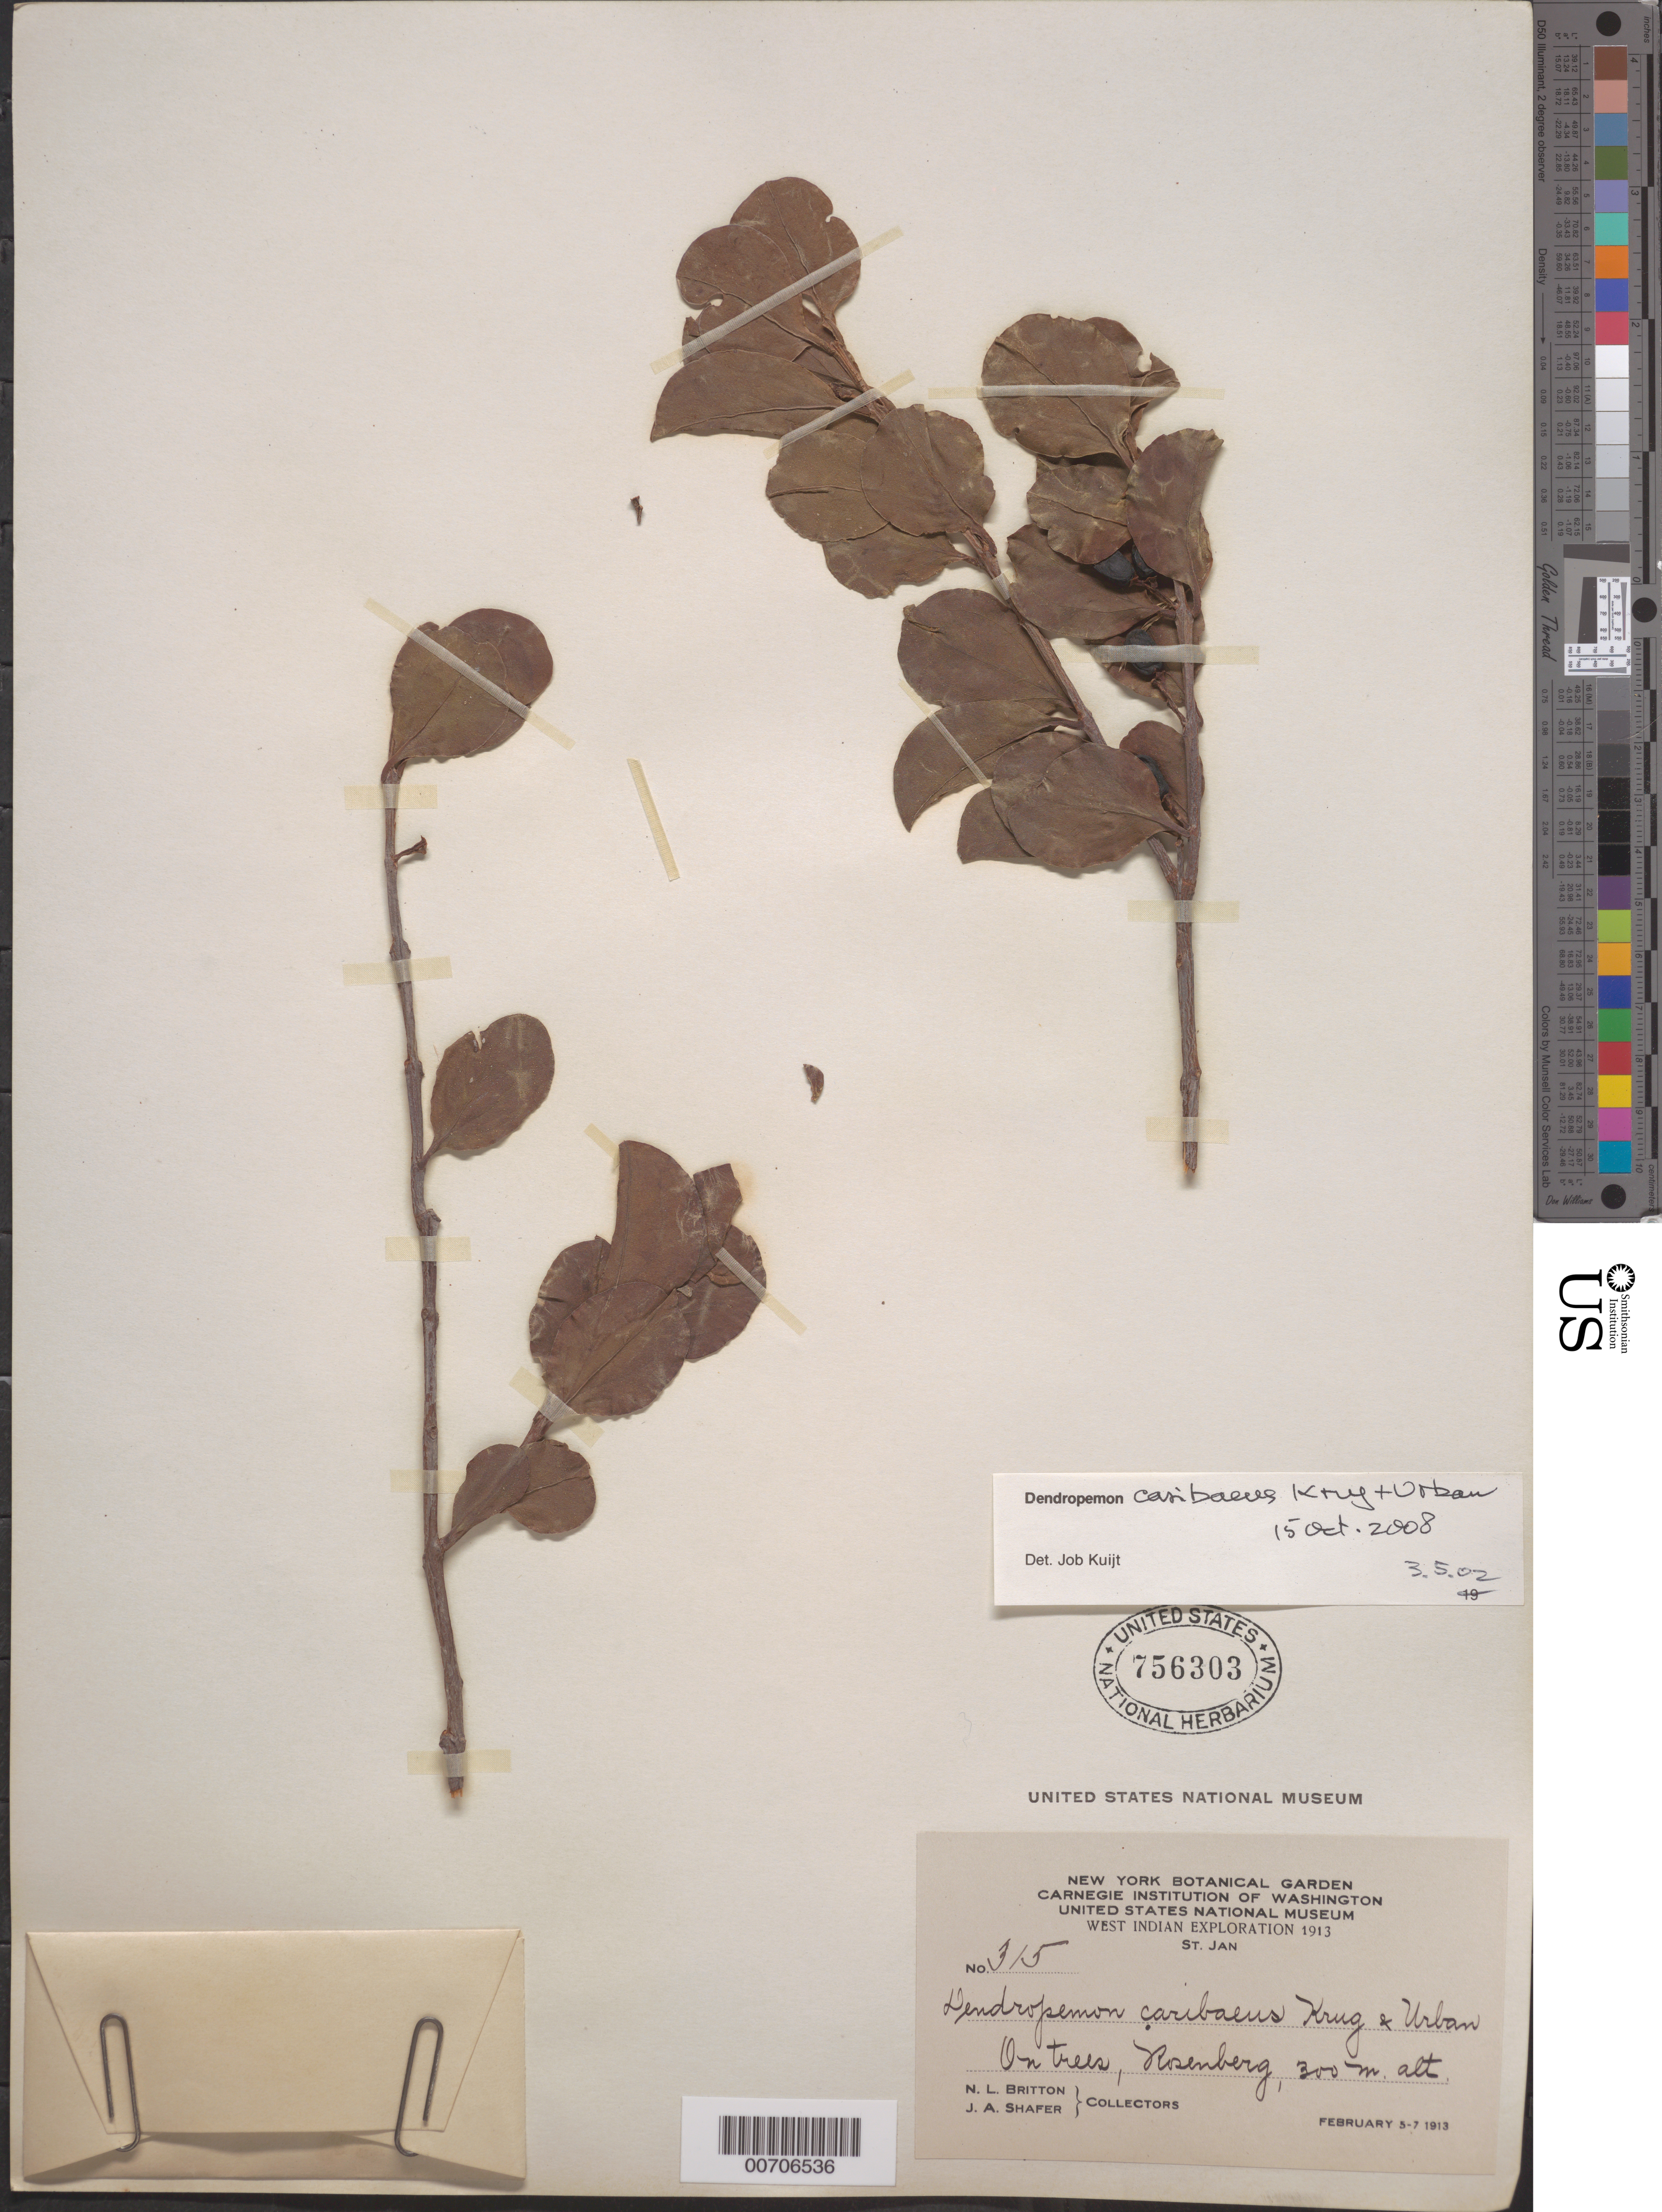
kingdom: Plantae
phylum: Tracheophyta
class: Magnoliopsida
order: Santalales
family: Loranthaceae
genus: Dendropemon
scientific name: Dendropemon caribaeus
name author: Krug & Urb.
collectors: N. Britton & J. A. Shafer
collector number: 315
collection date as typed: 05 Feb 1913 to 07 Feb 1913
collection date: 1913-02-05/1913-02-07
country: U.S. Virgin Islands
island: St. John Island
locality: Rosenberg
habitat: On trees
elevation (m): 300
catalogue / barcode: US 756303